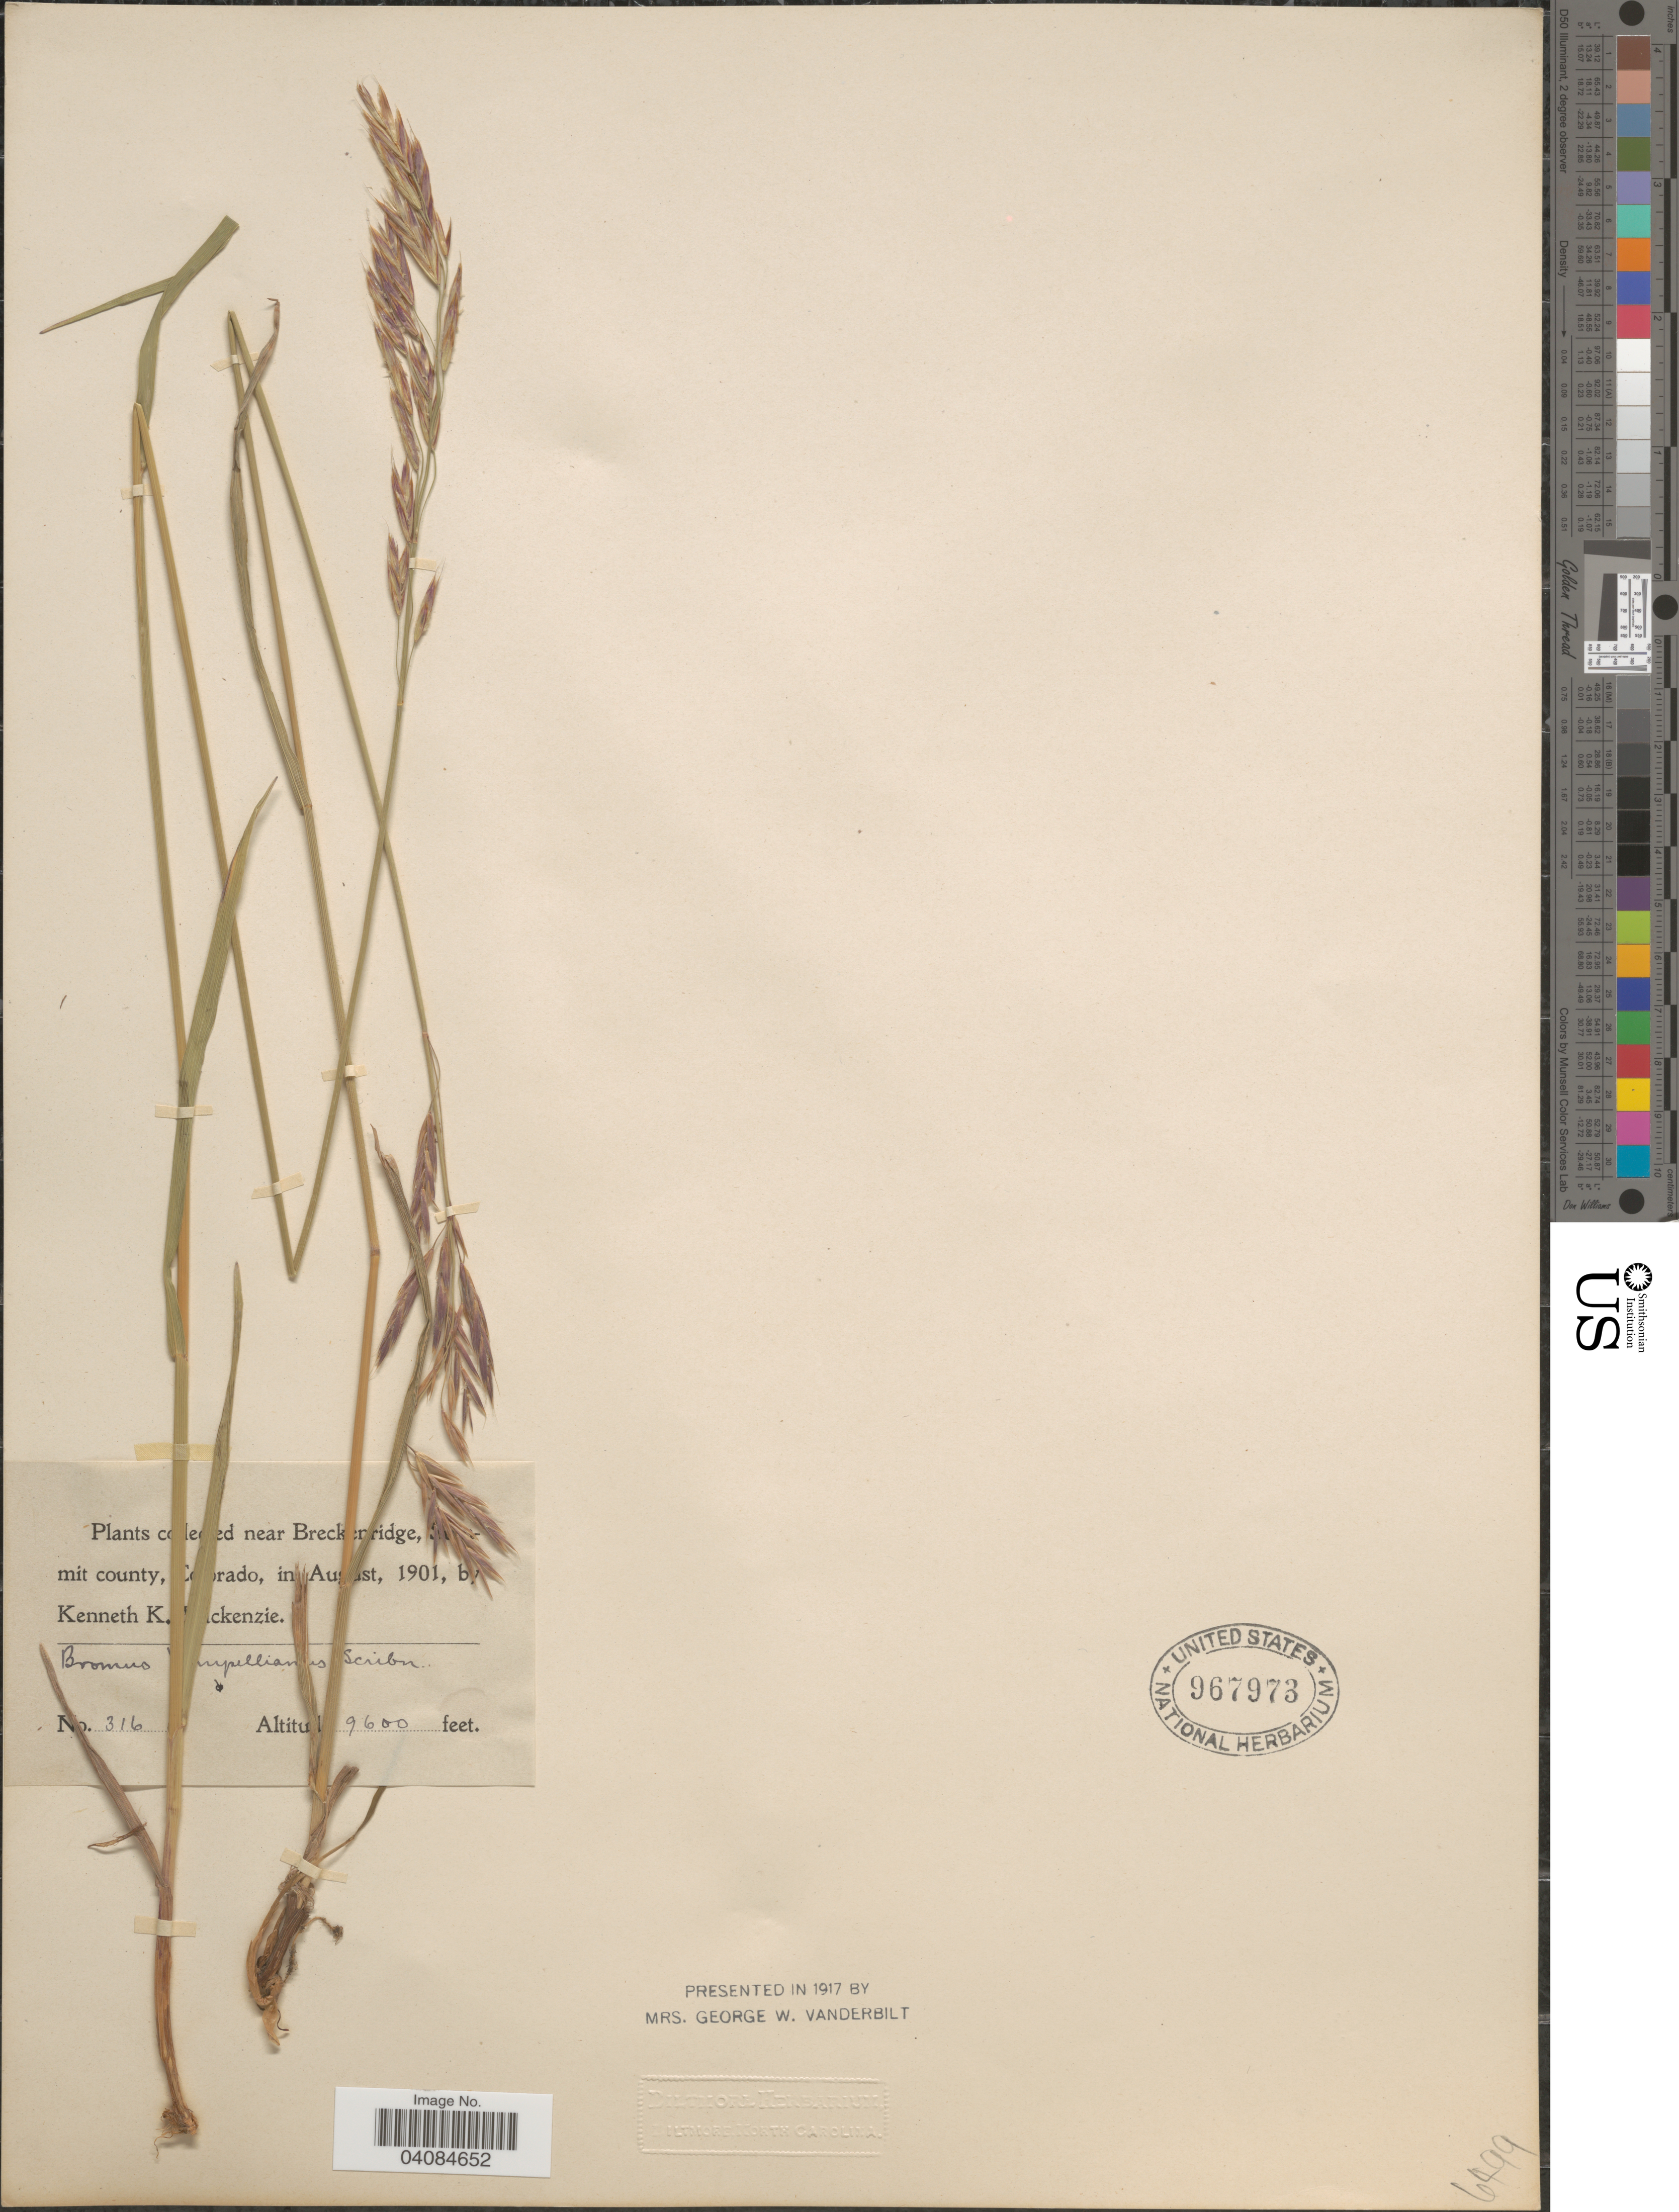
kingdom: Plantae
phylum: Tracheophyta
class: Liliopsida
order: Poales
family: Poaceae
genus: Bromus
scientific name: Bromus pumpellianus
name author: Scribn.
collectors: K. K. Mackenzie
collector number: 316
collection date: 1901-08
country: United States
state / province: Colorado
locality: Near Breckenridge, Summit county.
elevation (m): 2926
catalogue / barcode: US 967973